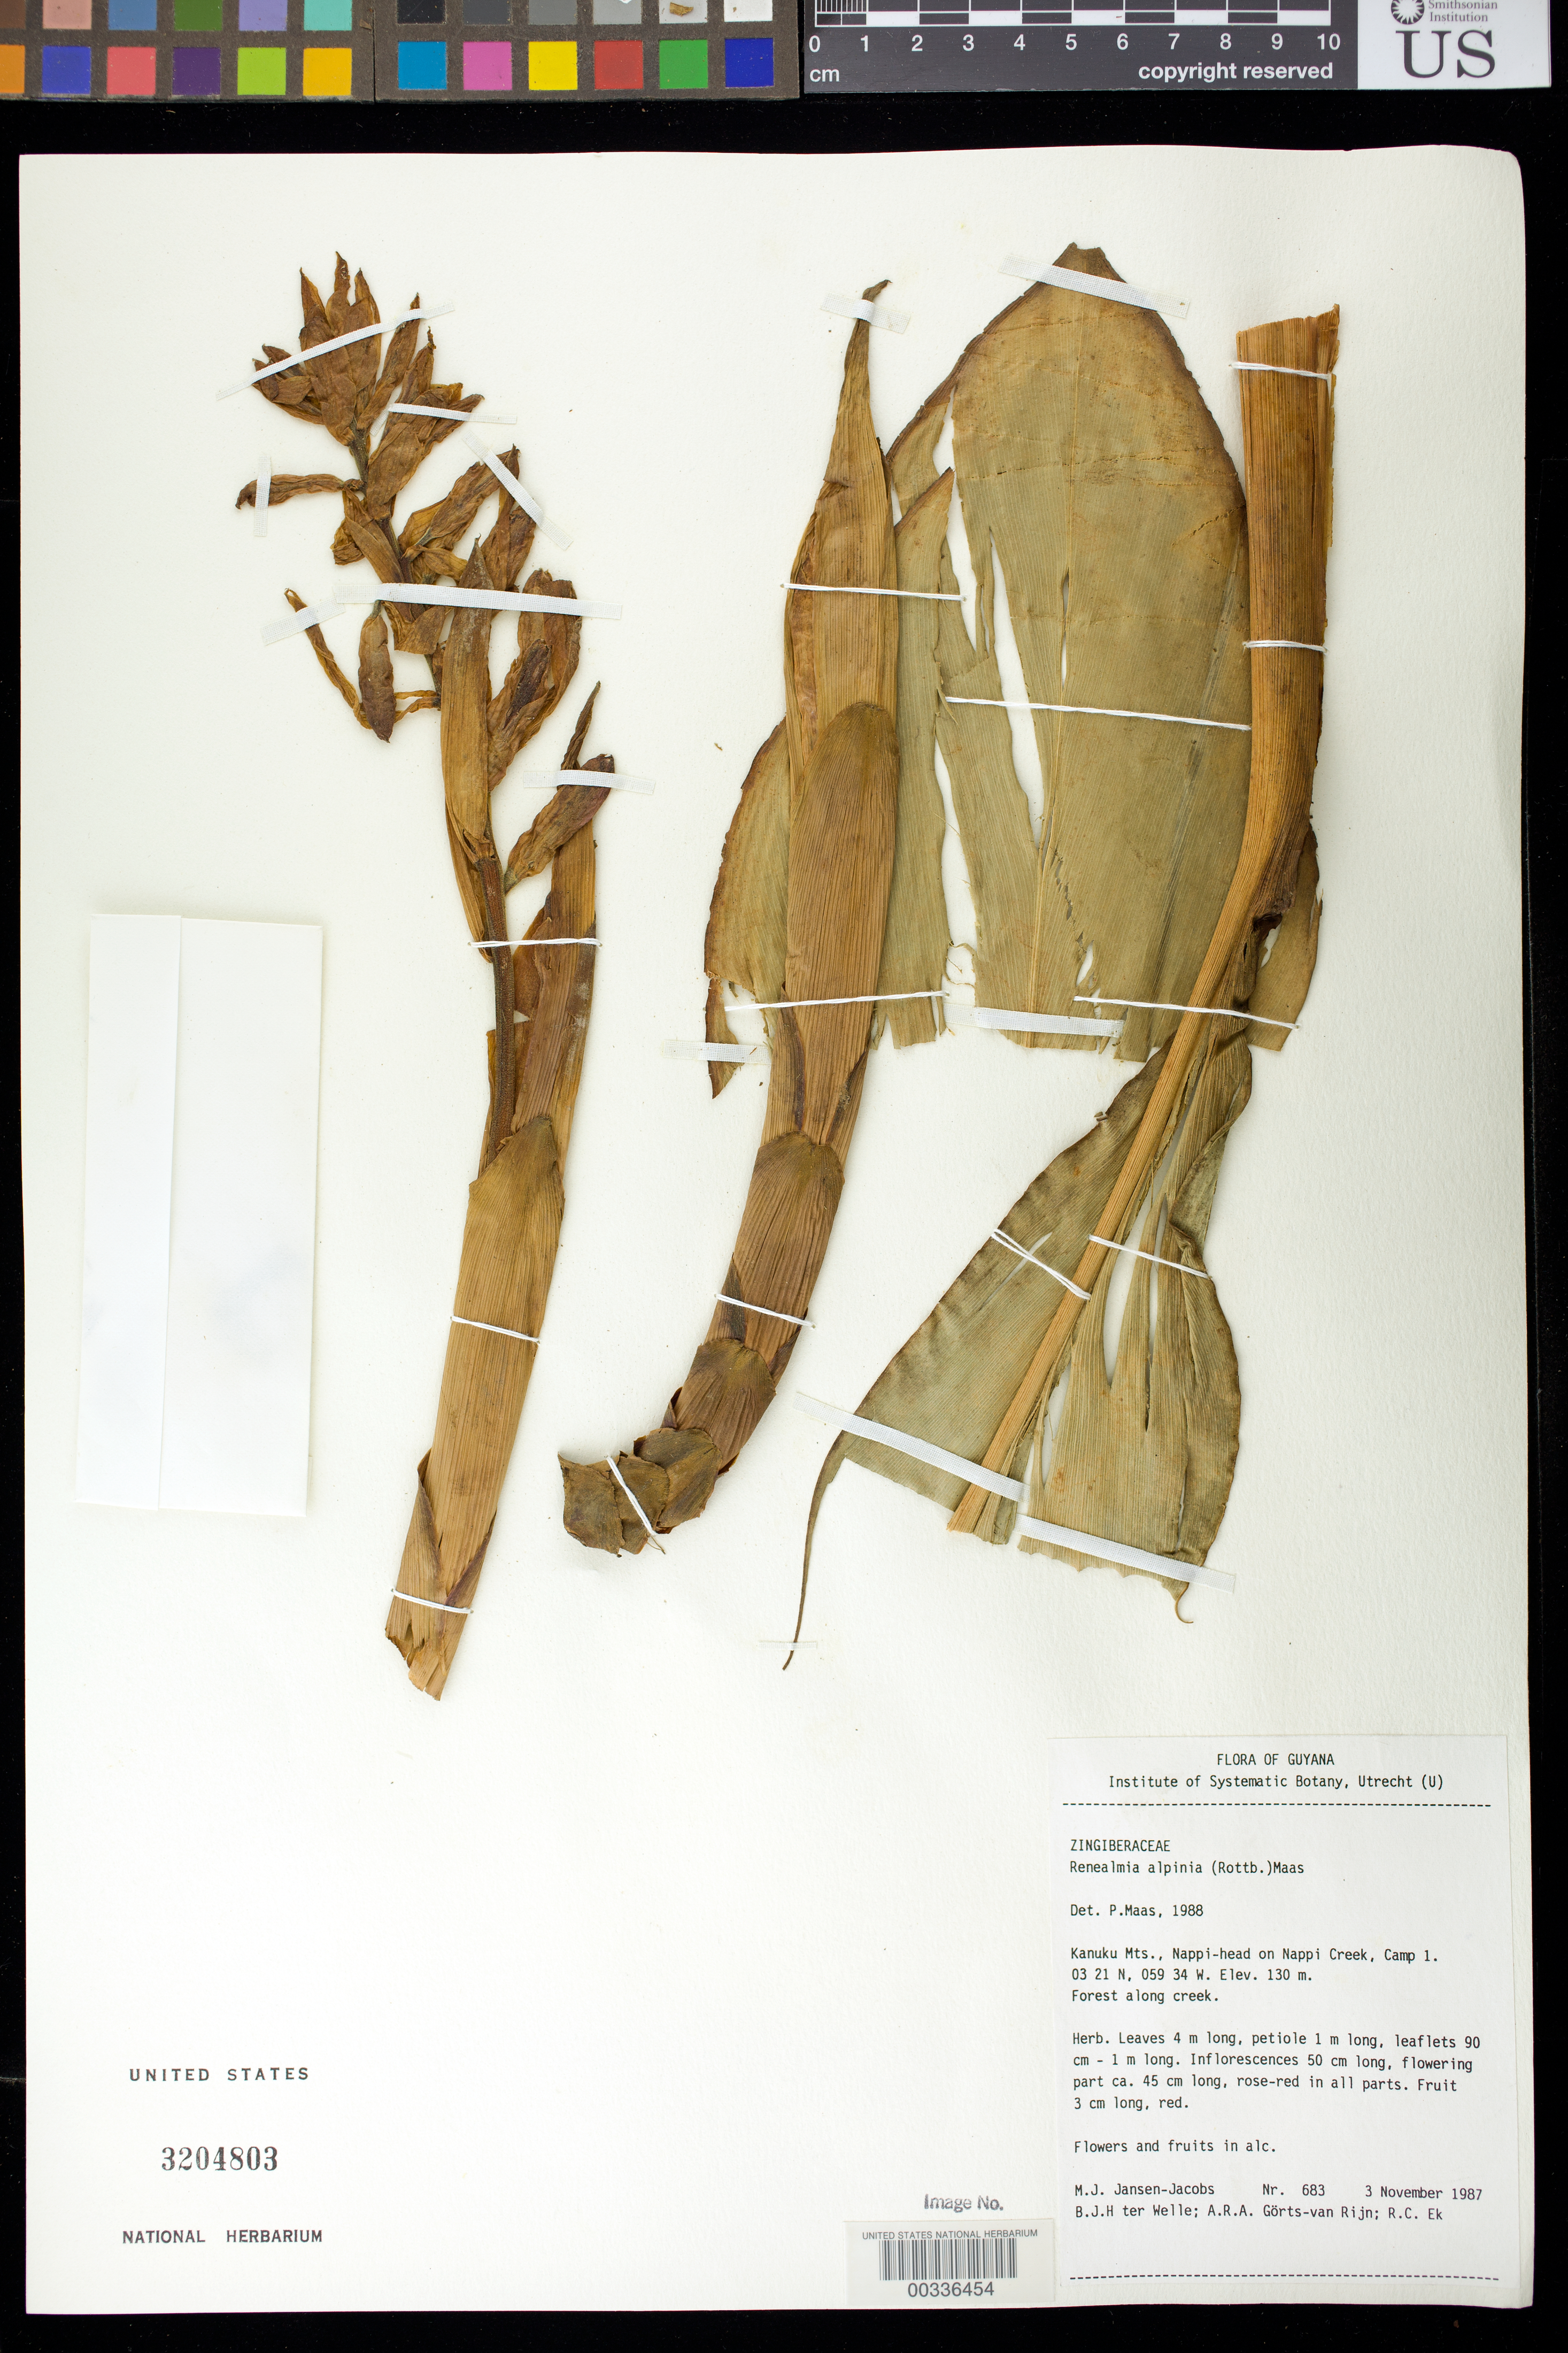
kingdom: Plantae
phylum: Tracheophyta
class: Liliopsida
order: Zingiberales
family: Zingiberaceae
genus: Renealmia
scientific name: Renealmia alpinia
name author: (Rottb.) Maas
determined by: Maas, Paul J. M.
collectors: M. J. Jansen-Jacobs, B. Welle, A. .R. A. Görts-van Rijn & R. C. Ek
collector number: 683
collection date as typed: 03 Nov 1987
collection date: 1987-11-03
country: Guyana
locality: Kanuku mts, nappi-head on nappi creek, camp 1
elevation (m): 130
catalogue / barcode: US 3204803